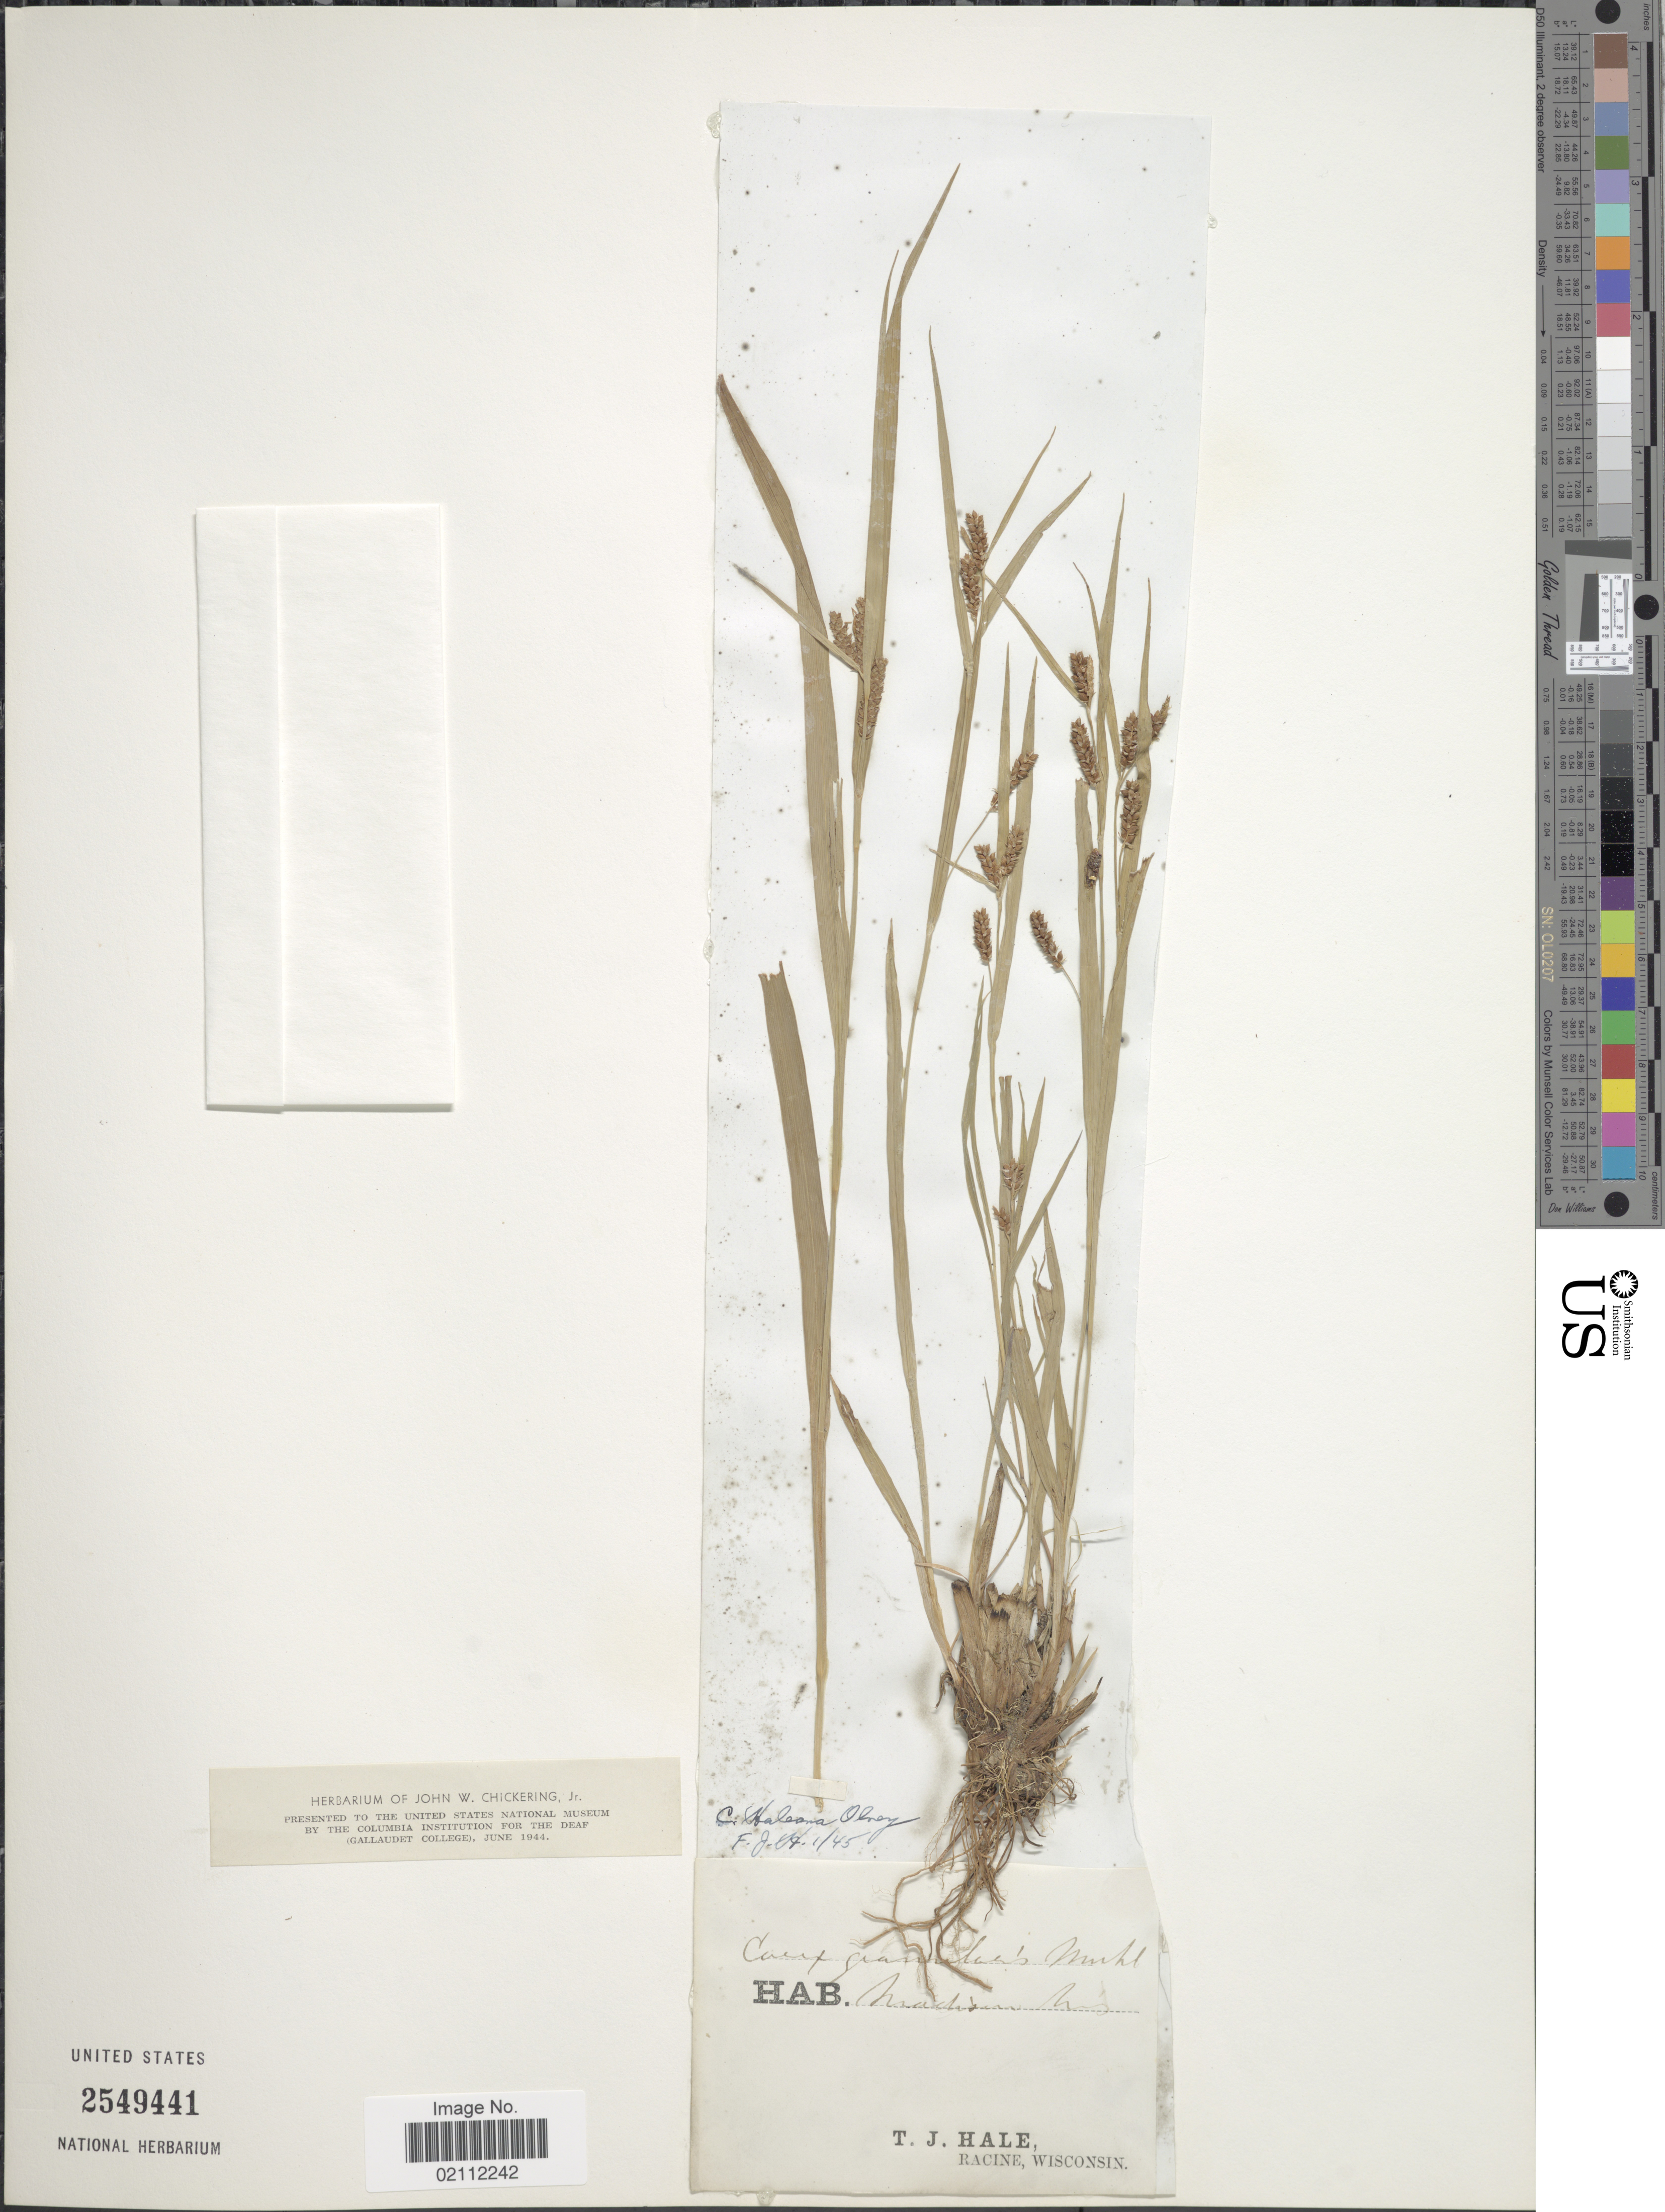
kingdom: Plantae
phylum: Tracheophyta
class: Liliopsida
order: Poales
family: Cyperaceae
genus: Carex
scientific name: Carex granularis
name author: Muhl. ex Willd.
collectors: T. Hale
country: United States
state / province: Wisconsin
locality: Madison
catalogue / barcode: US 2549441